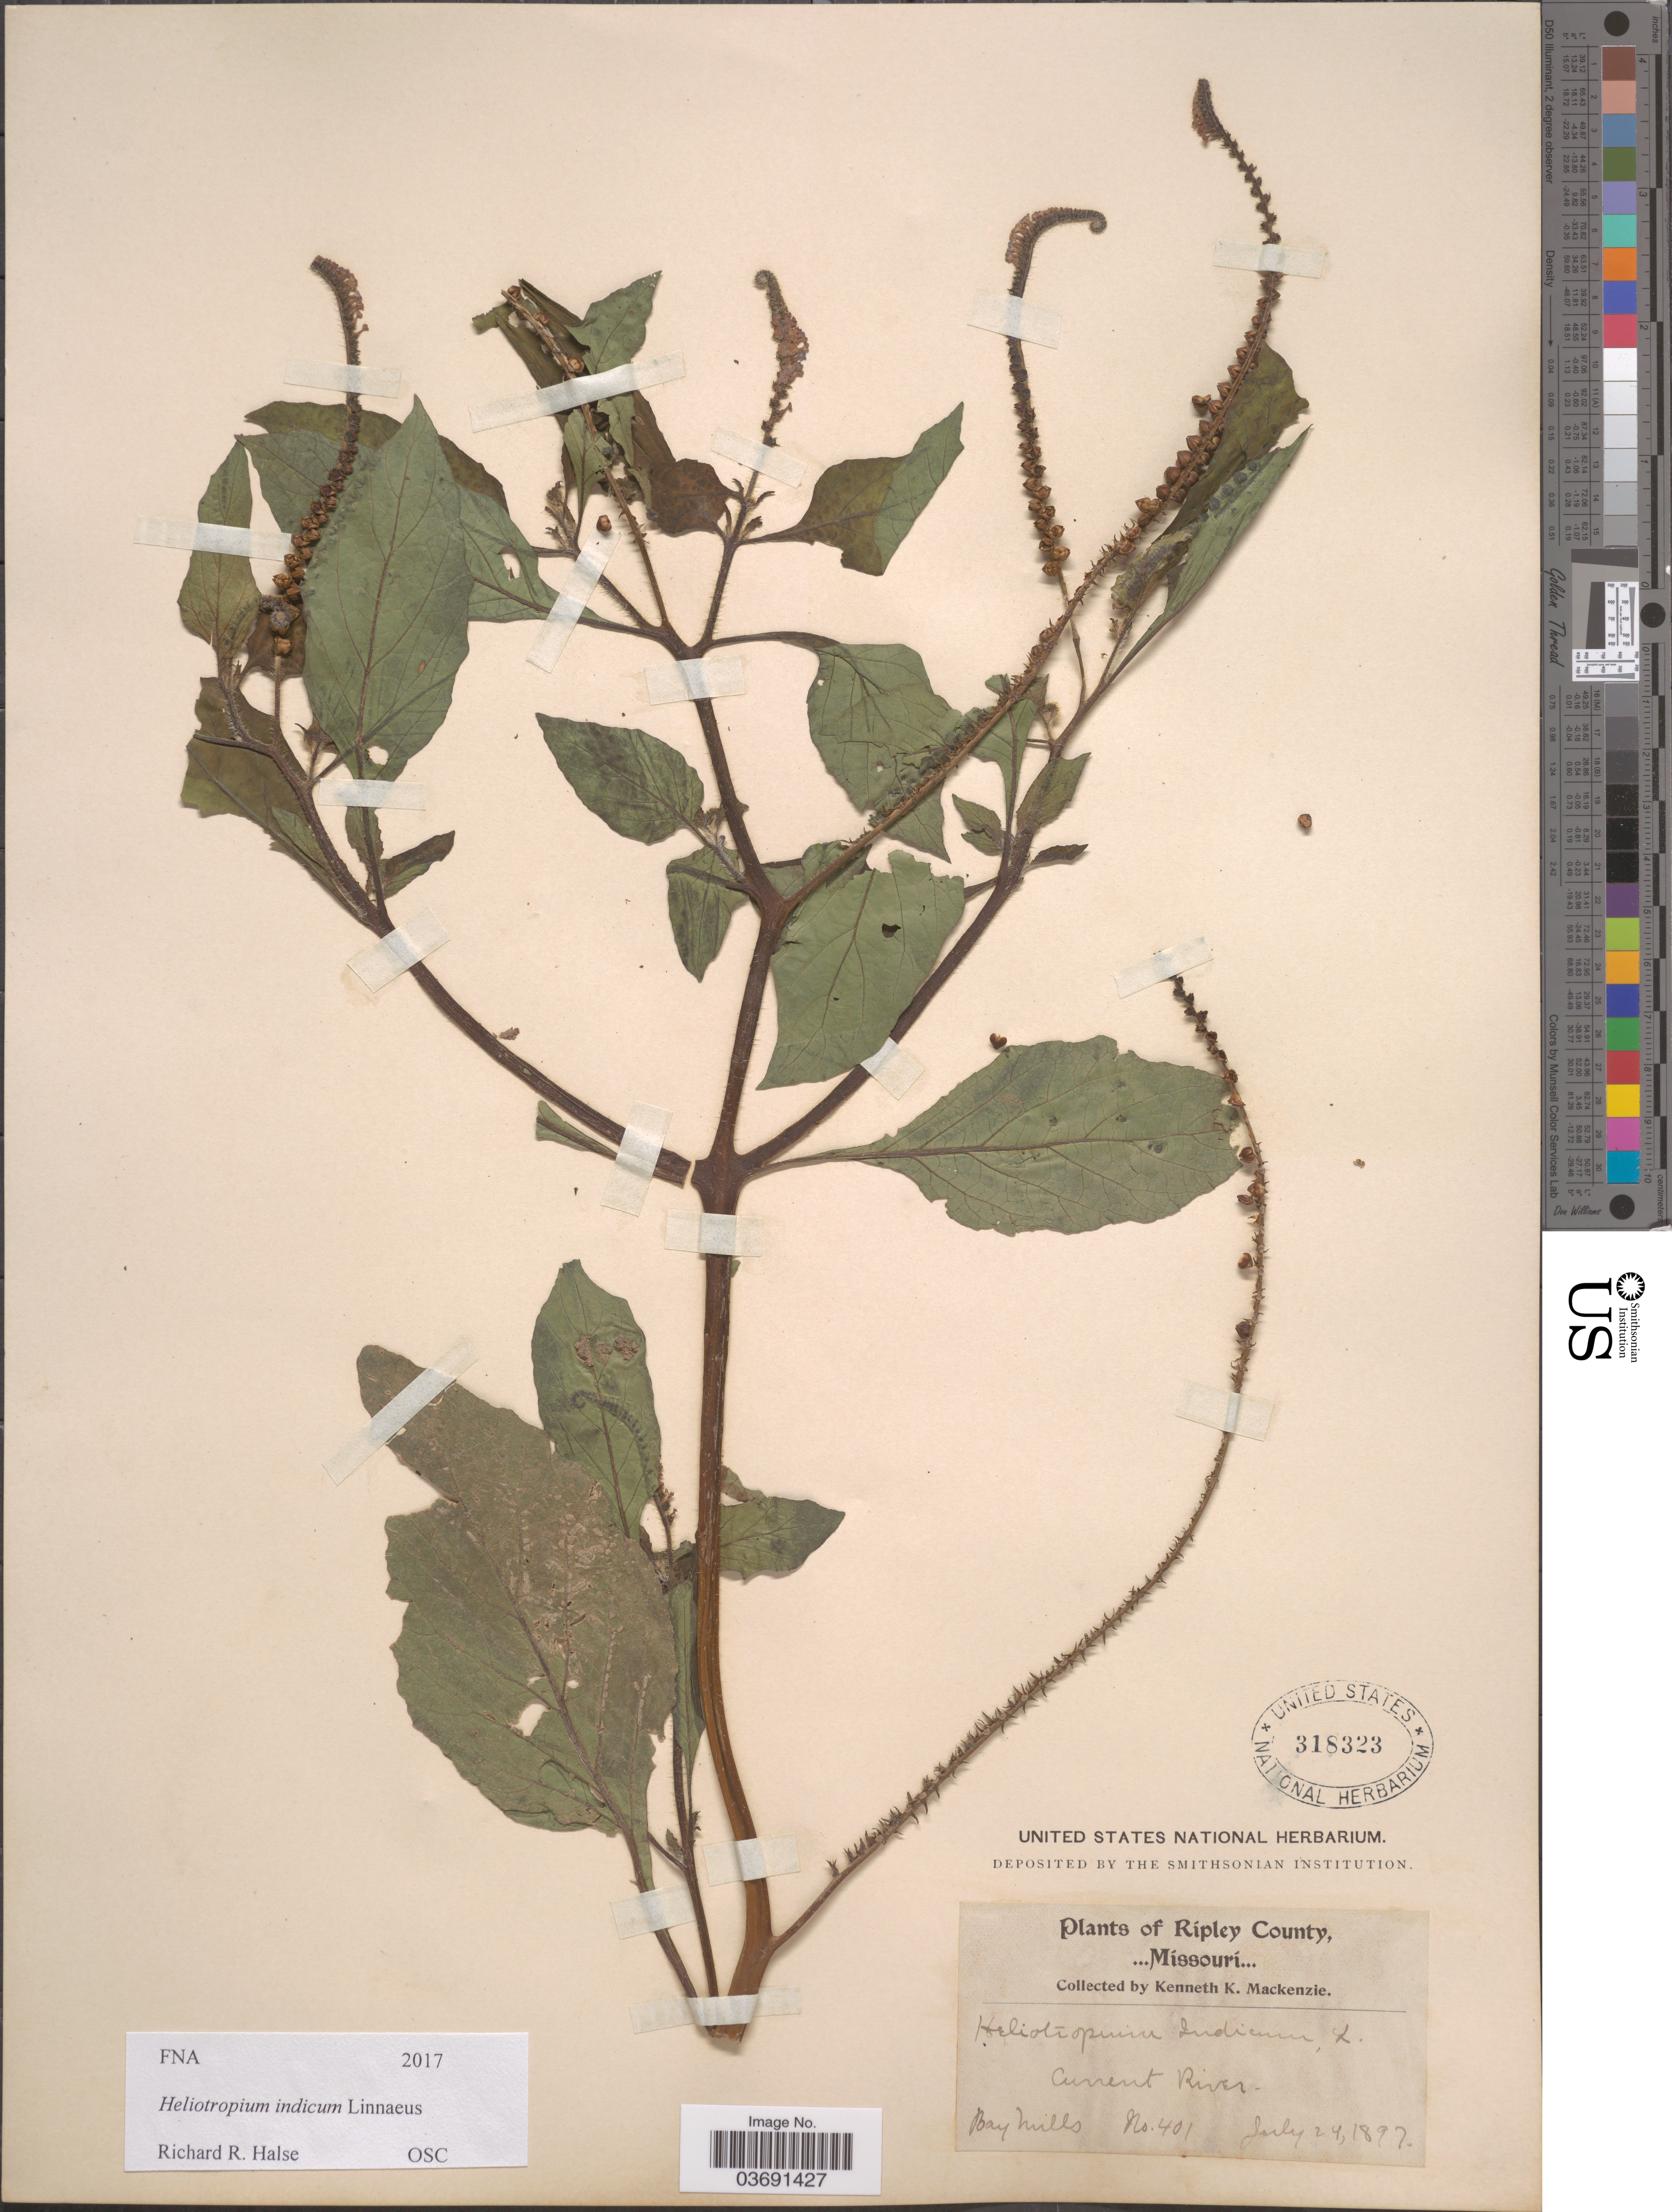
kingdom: Plantae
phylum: Tracheophyta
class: Magnoliopsida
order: Boraginales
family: Heliotropiaceae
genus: Heliotropium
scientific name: Heliotropium indicum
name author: L.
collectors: K. K. Mackenzie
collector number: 401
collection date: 1897-07-24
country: United States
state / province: Missouri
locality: Ripley County. Current River. Bay hills.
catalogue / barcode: US 318323